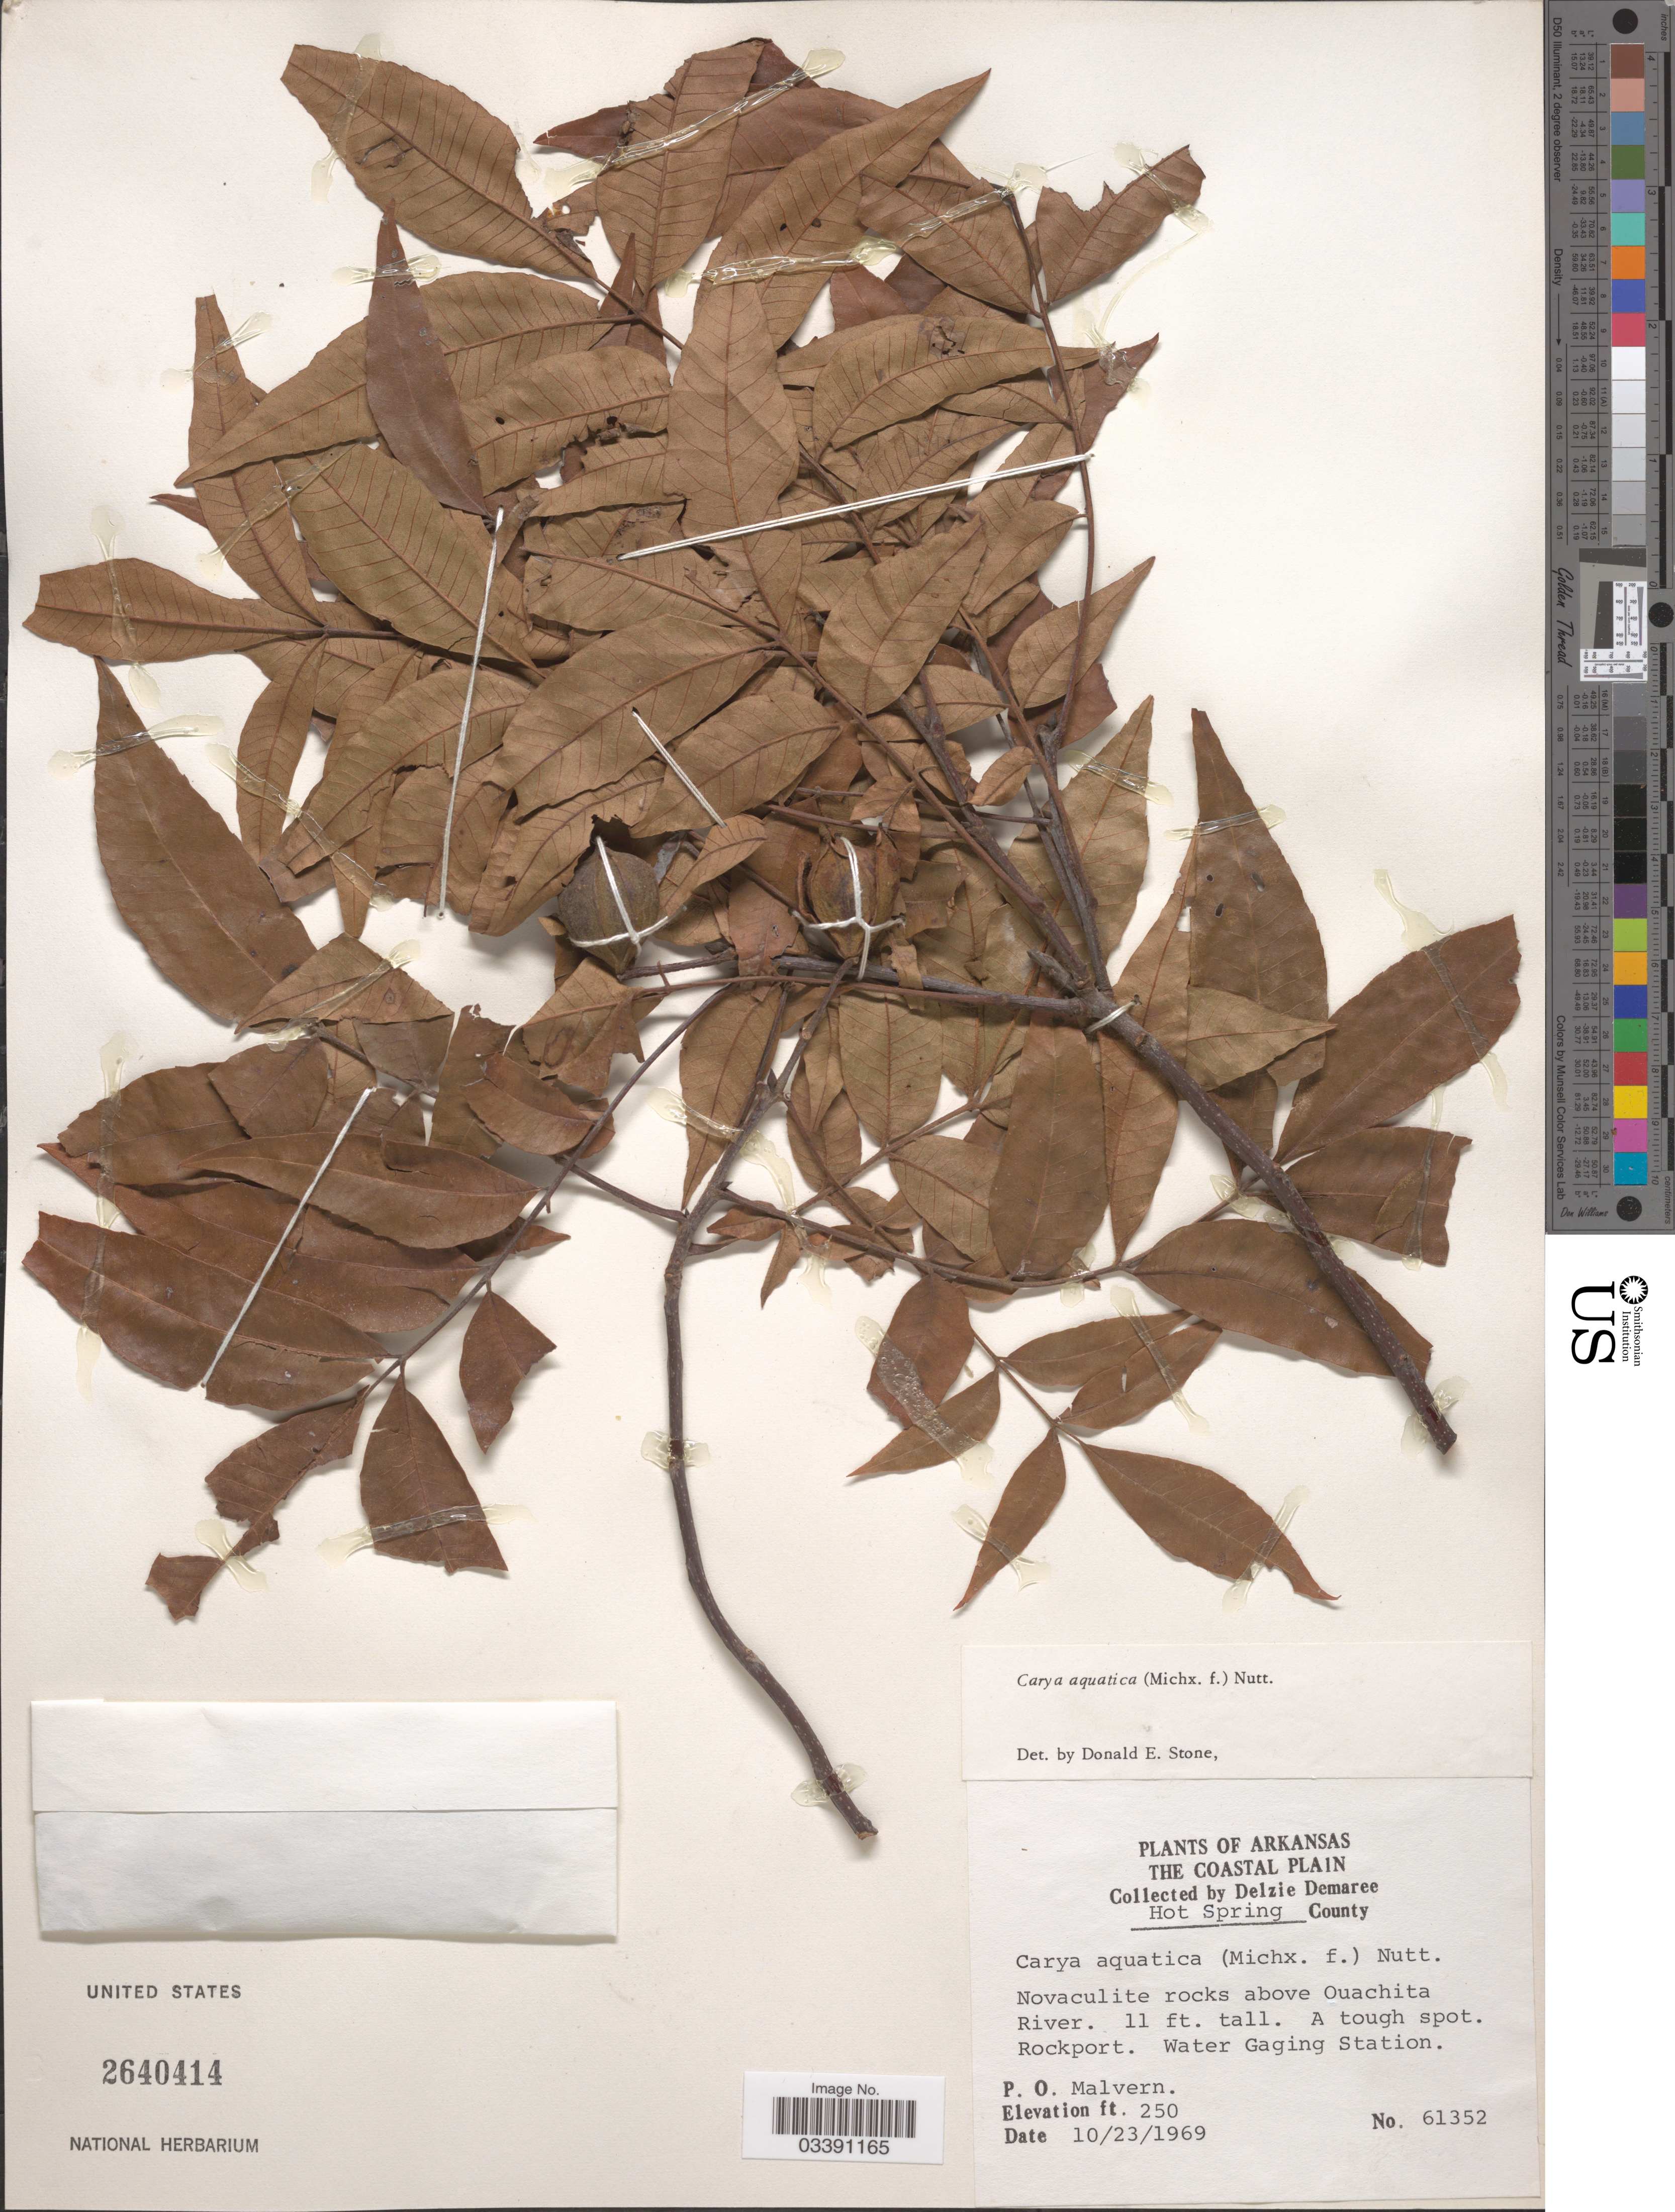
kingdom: Plantae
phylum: Tracheophyta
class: Magnoliopsida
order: Fagales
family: Juglandaceae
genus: Carya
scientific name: Carya aquatica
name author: (F. Michx.) Nutt.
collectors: D. Demaree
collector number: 61352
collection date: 1969-10-23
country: United States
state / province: Arkansas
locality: The Coastal Plain. Hot Spring County. Above Ouachita River. Rockport. Water Gaging Station. P. O. Malvern.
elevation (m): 76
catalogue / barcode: US 2640414